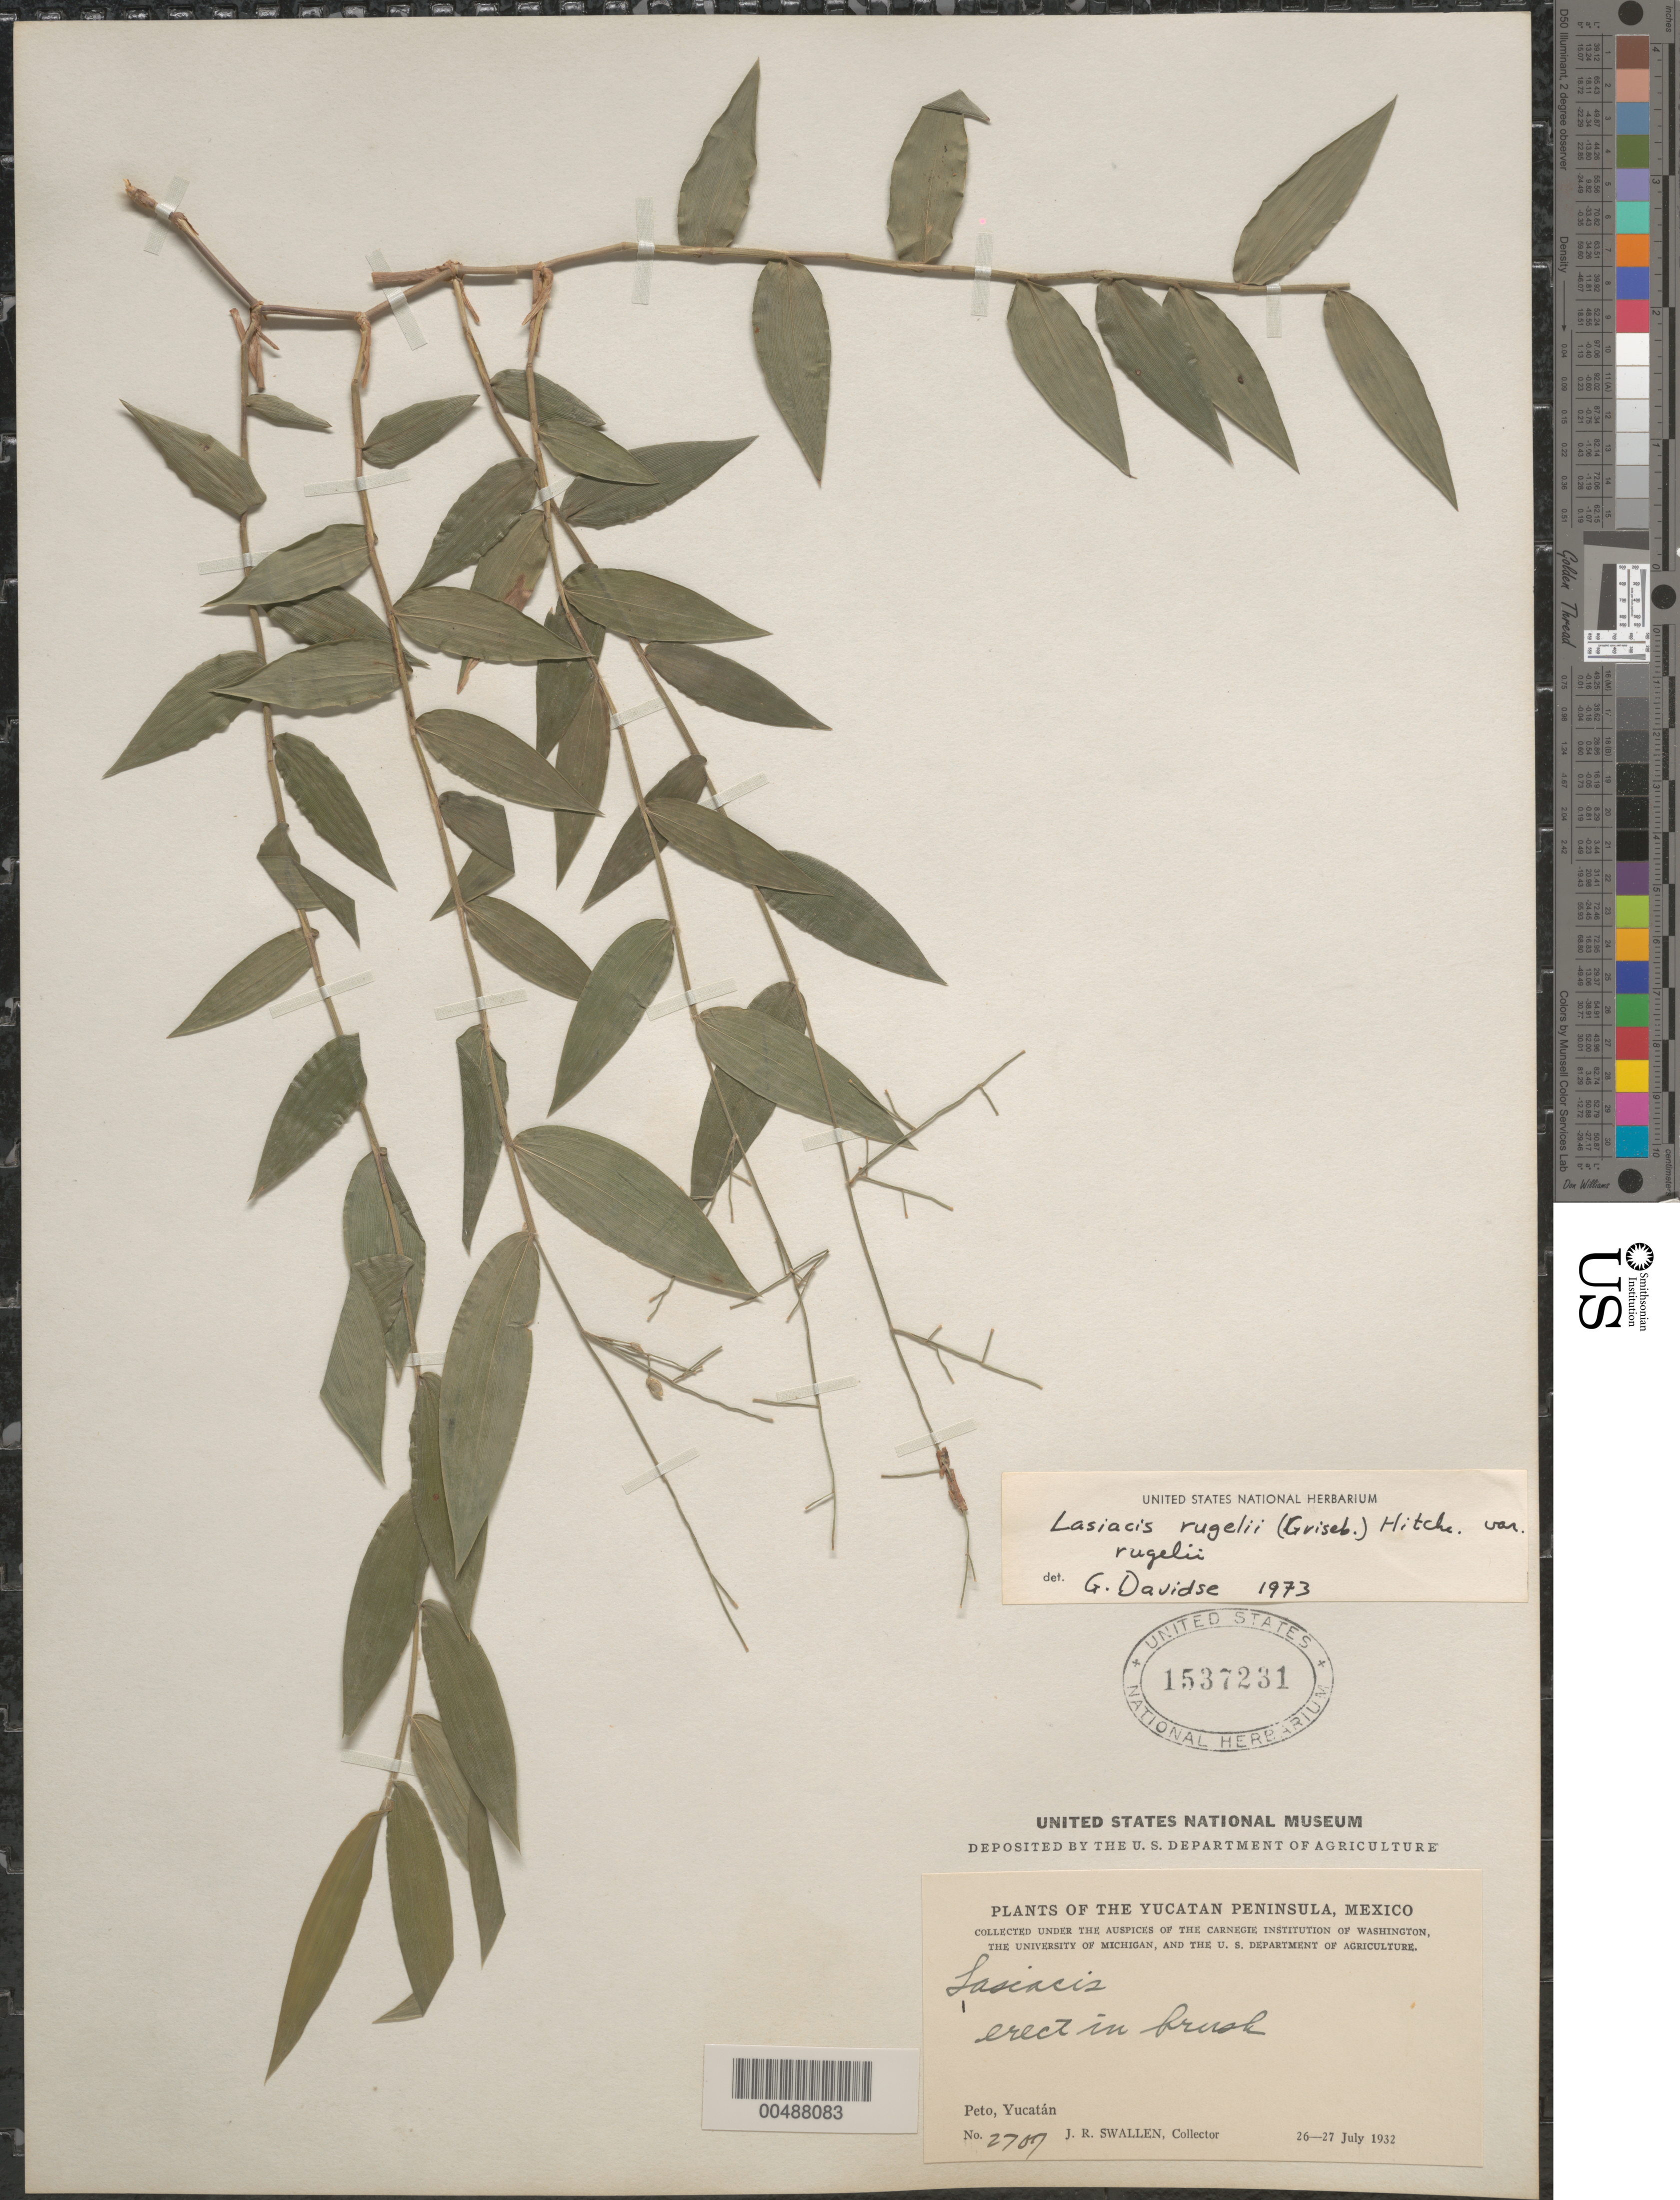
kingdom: Plantae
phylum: Tracheophyta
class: Liliopsida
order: Poales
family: Poaceae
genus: Lasiacis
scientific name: Lasiacis rugelii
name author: (Griseb.) Hitchc.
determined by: Davidse, Gerrit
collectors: J. R. Swallen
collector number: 2707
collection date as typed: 26 Jul 1932 to 27 Jul 1932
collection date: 1932-07-26/1932-07-27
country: Mexico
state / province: Yucatan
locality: Yucatan Peninsula, Peto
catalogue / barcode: US 1537231